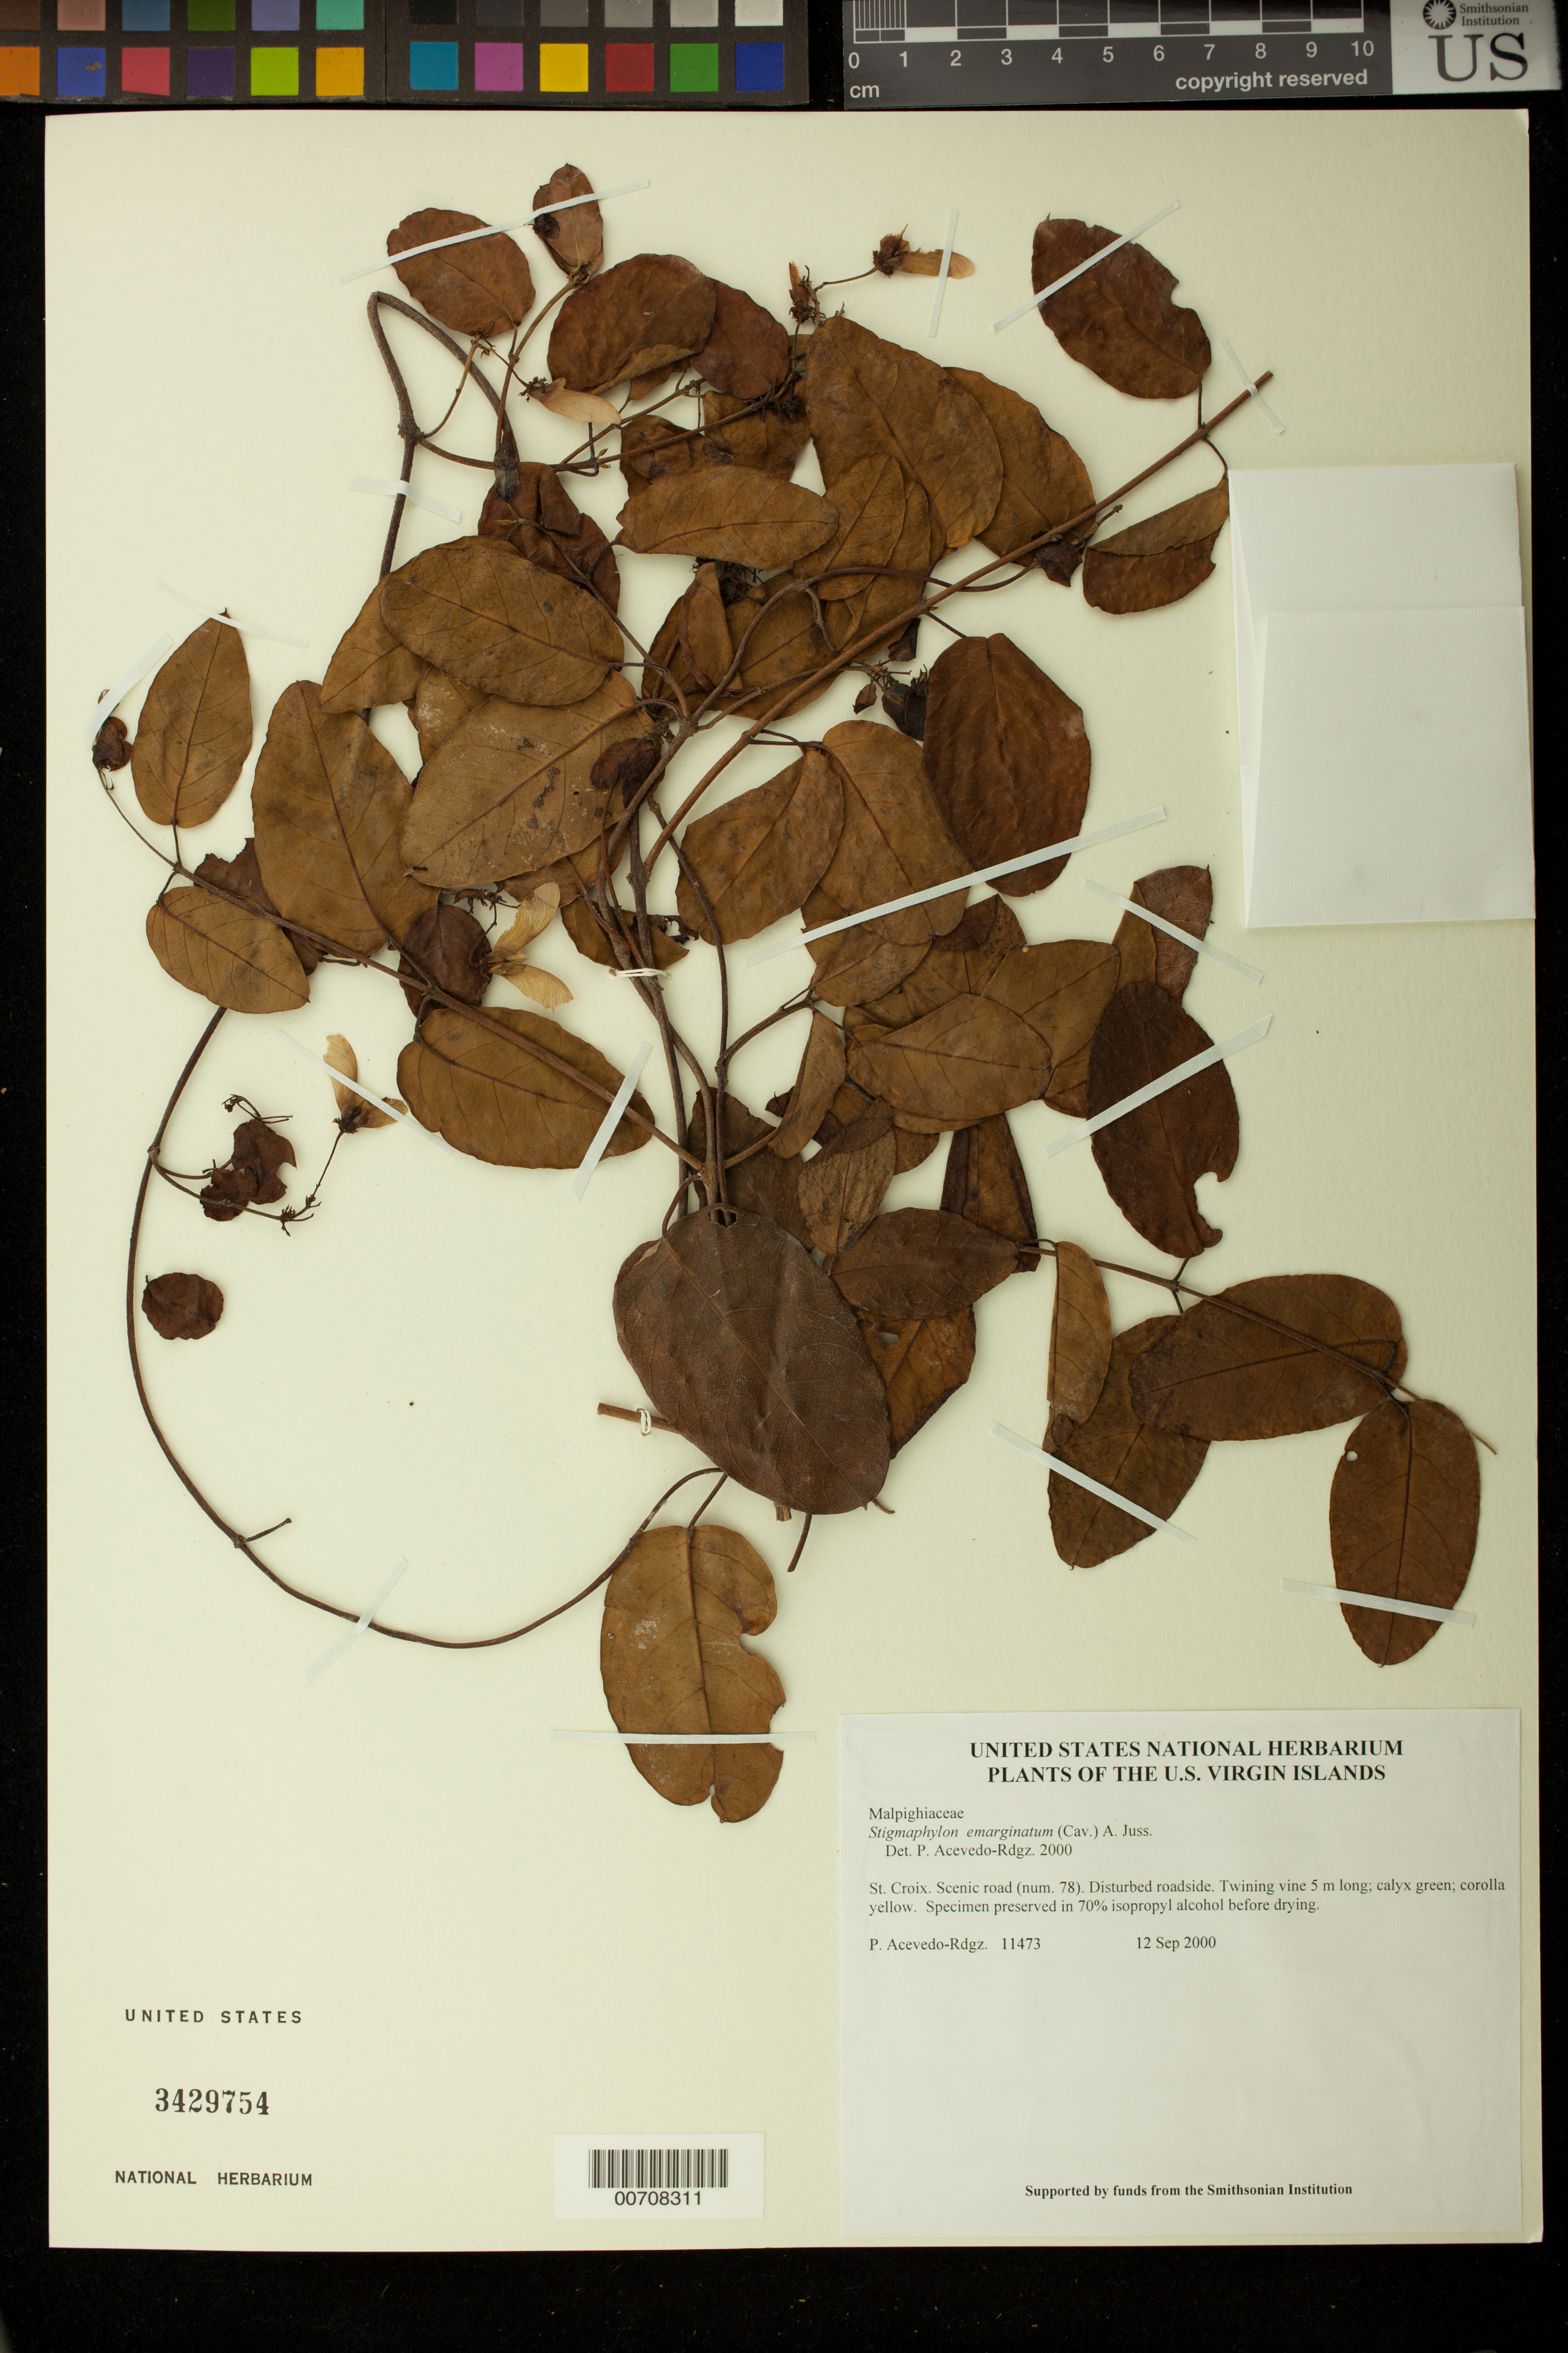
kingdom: Plantae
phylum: Tracheophyta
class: Magnoliopsida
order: Malpighiales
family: Malpighiaceae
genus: Stigmaphyllon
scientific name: Stigmaphyllon emarginatum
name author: (Cav.) A. Juss.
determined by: Acevedo-Rodríguez, P., (BOT), Smithsonian Institution - National Museum of Natural History (UNITED STATES)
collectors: P. Acevedo-Rodr.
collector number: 11473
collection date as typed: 12 Sep 2000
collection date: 2000-09-12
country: U.S. Virgin Islands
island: St. Croix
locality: Scenic road (num. 78).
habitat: Disturbed roadside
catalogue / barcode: US 3429754